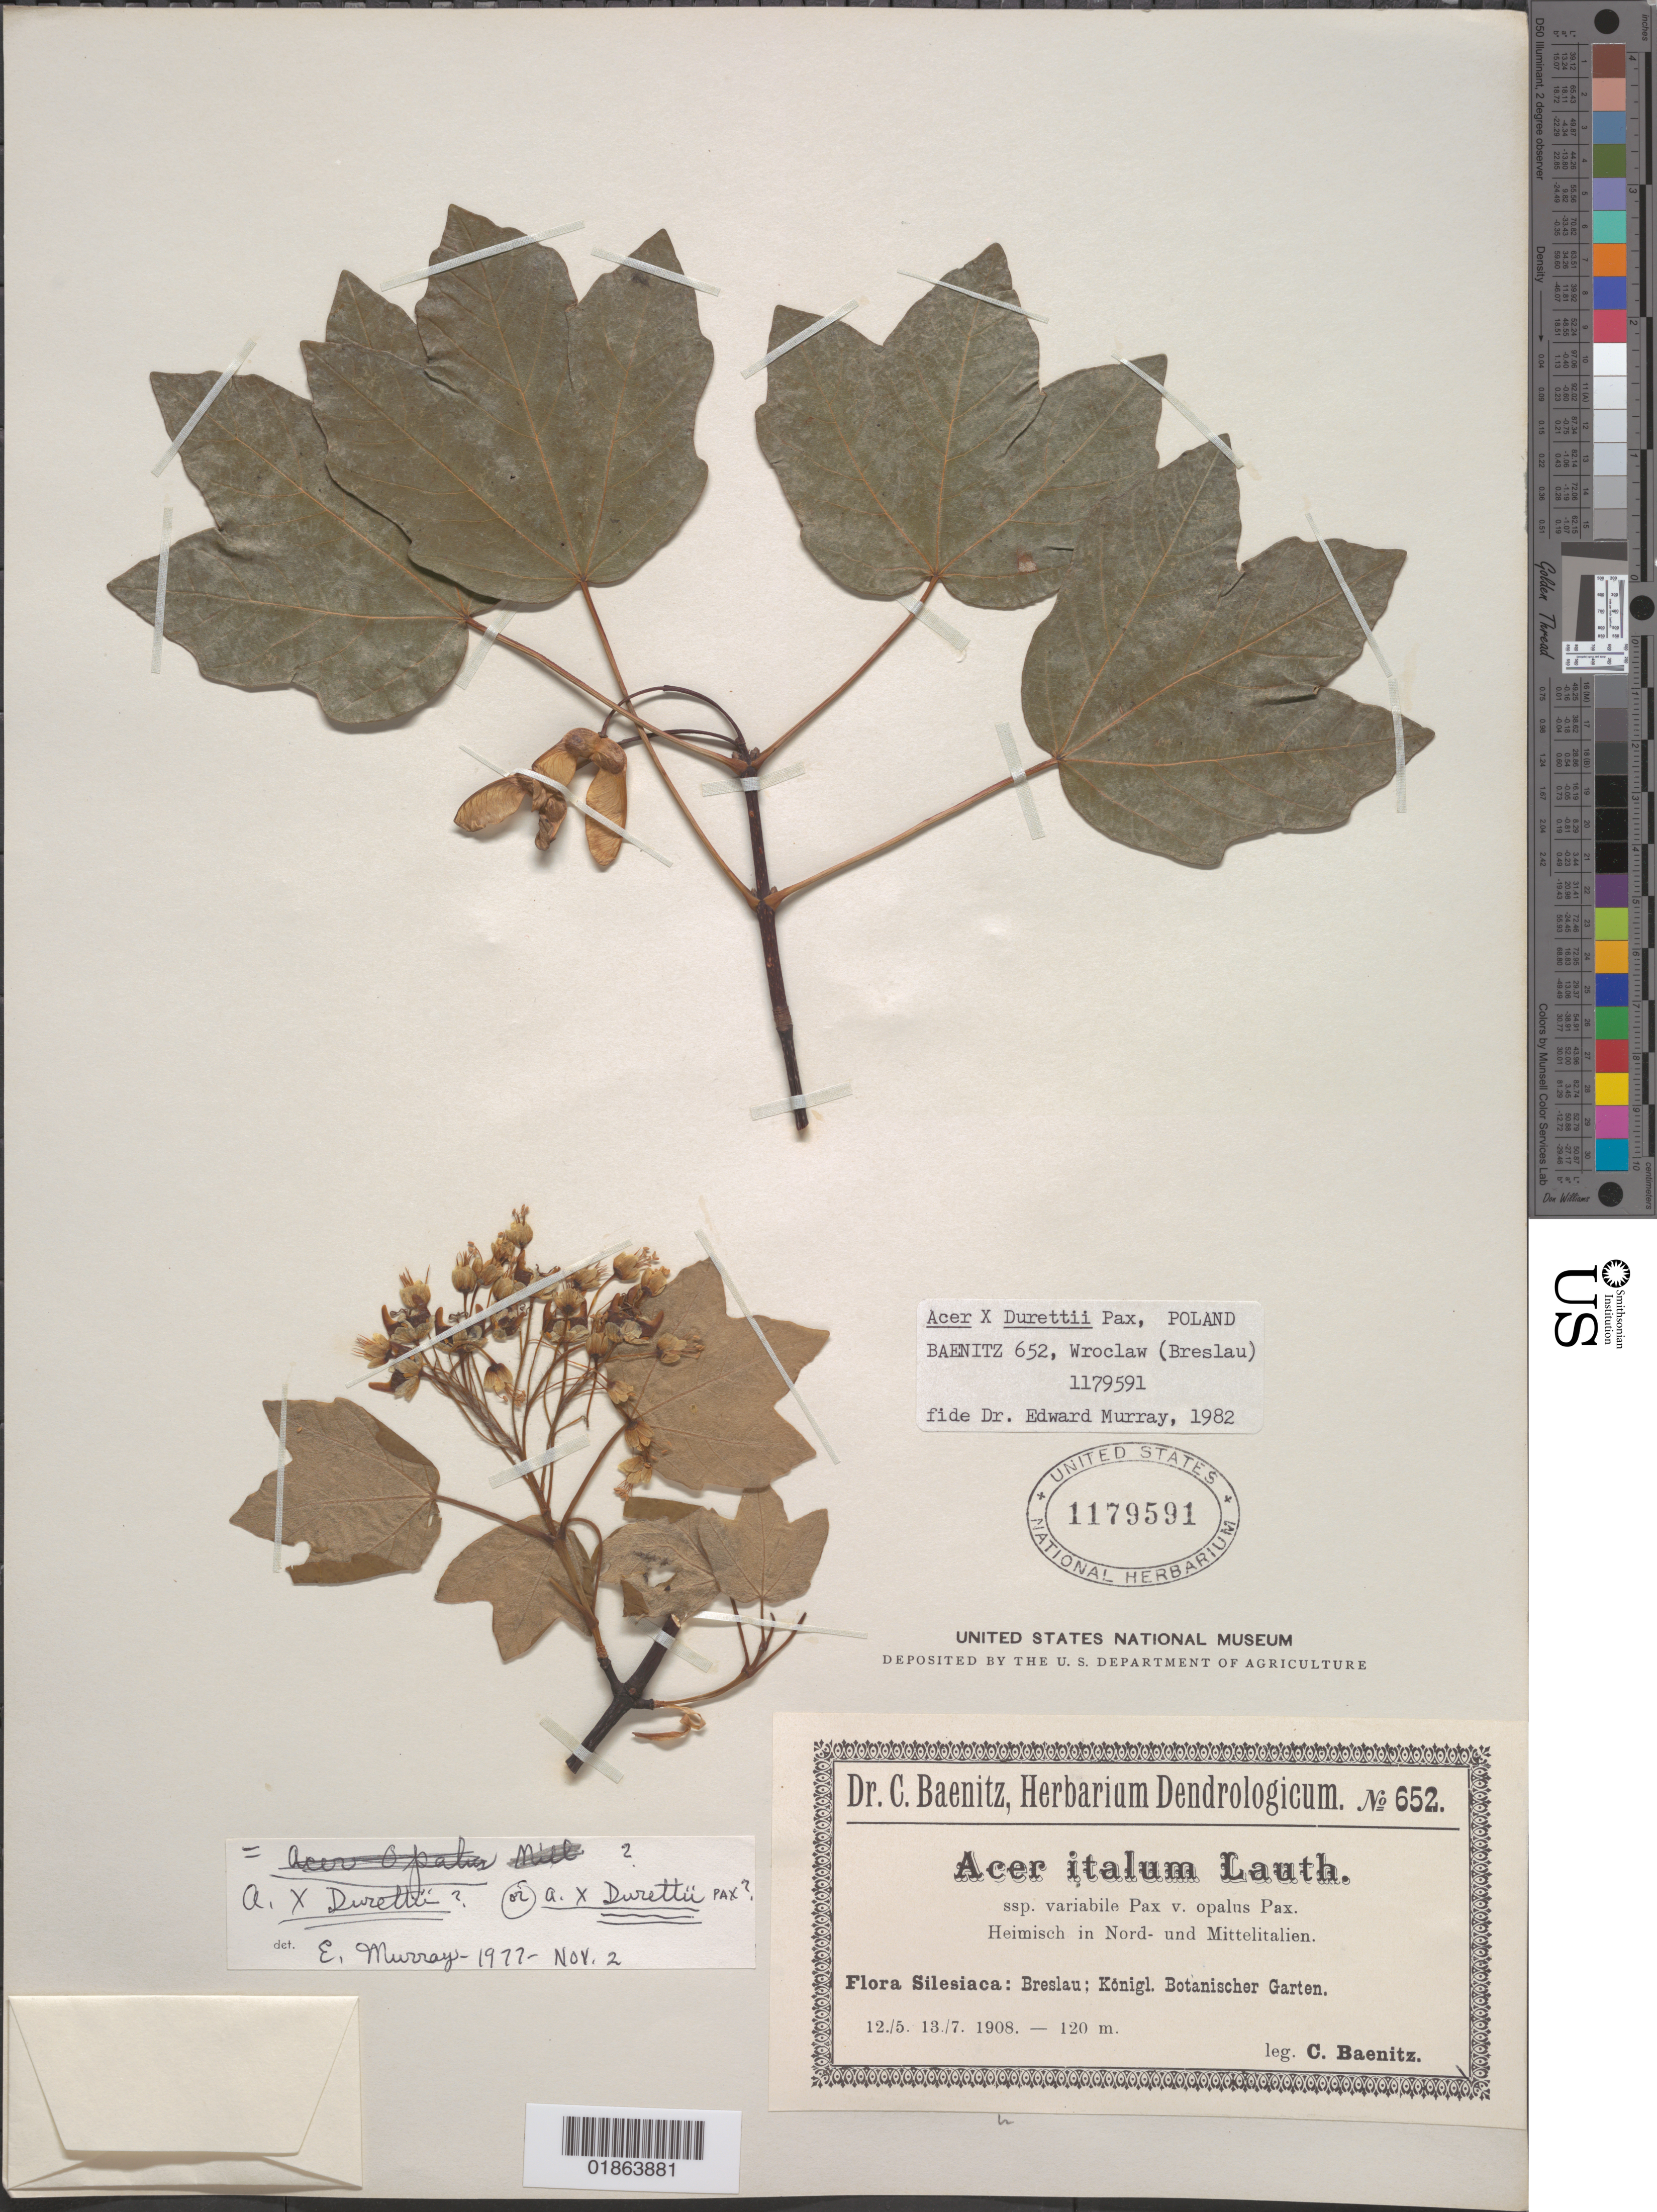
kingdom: Plantae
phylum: Tracheophyta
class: Magnoliopsida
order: Sapindales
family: Sapindaceae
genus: Acer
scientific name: Acer x durettii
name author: Pax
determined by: Murray, Edward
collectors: C. G. Baenitz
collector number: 652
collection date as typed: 12./5 13./7. 1908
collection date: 1908-05-12,1908-07-13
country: Poland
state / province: Slaskie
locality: Breslau [Wroclaw], Konigl. Botanischer Garten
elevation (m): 120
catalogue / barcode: US 1179591